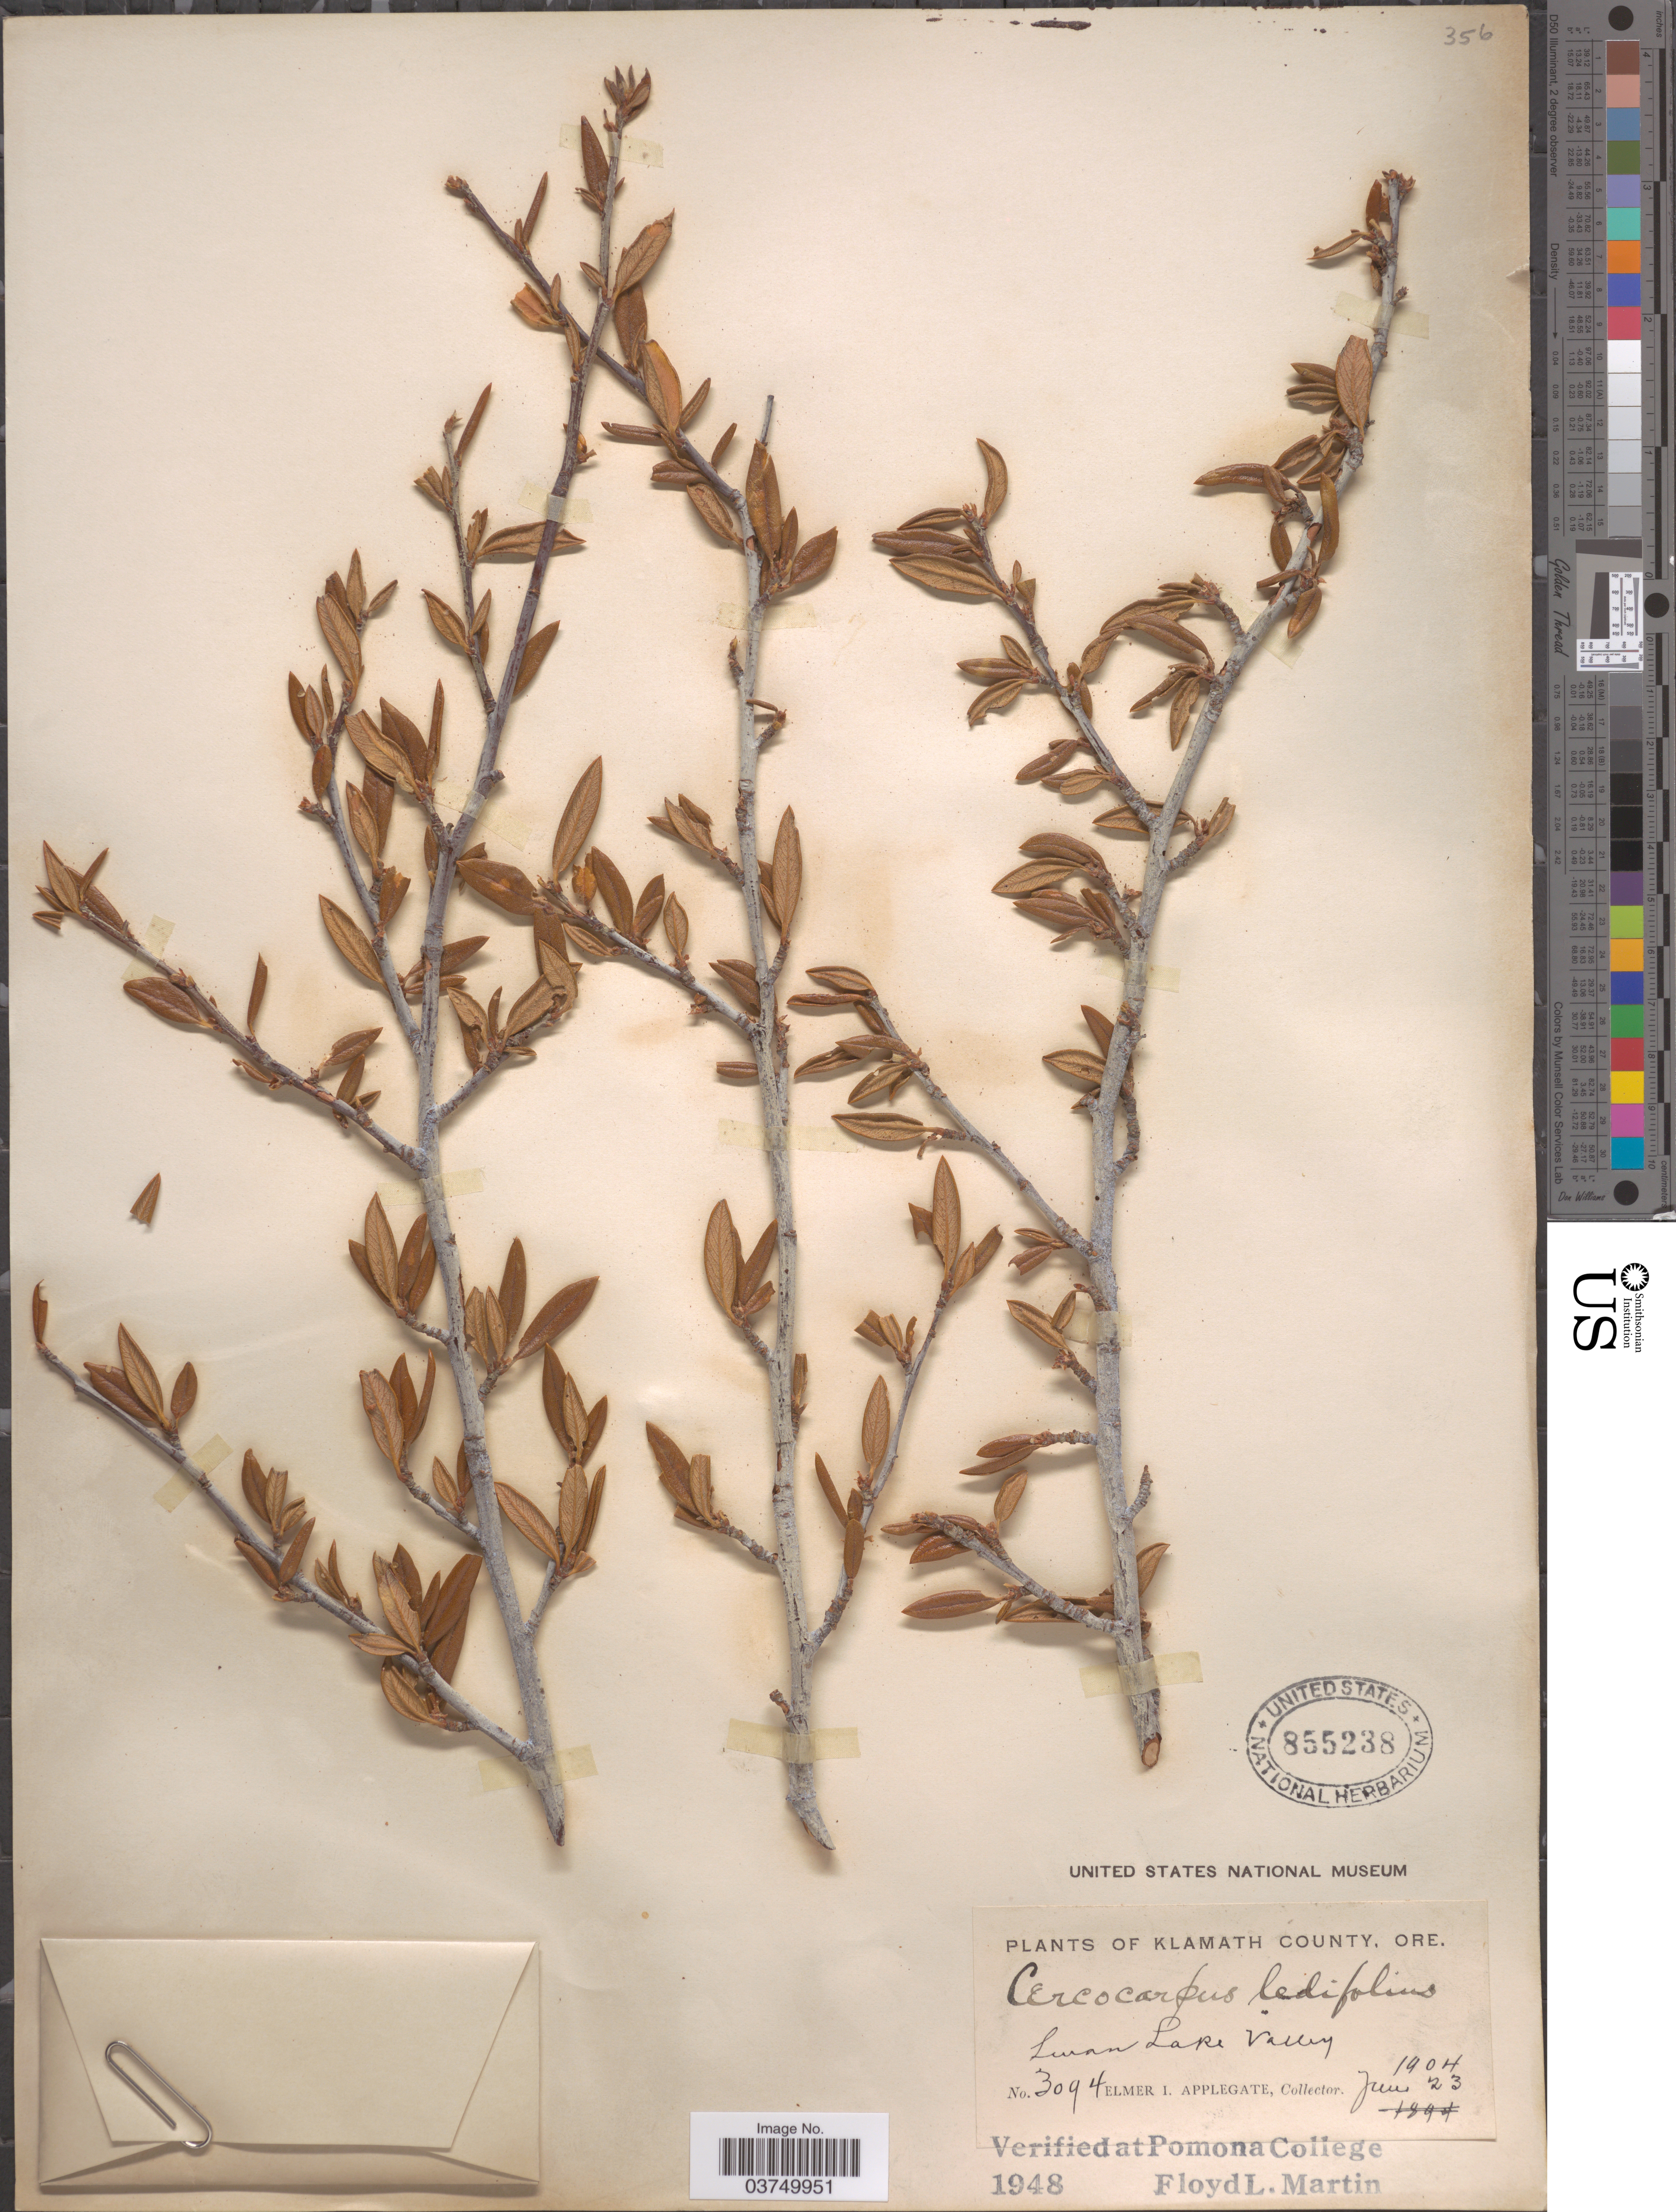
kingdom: Plantae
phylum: Tracheophyta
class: Magnoliopsida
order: Rosales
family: Rosaceae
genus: Cercocarpus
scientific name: Cercocarpus ledifolius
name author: Nutt.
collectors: E. I. Applegate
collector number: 3094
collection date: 1904-06-23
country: United States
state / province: Oregon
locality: Klamath County. Swan Lake Valley.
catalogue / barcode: US 855238